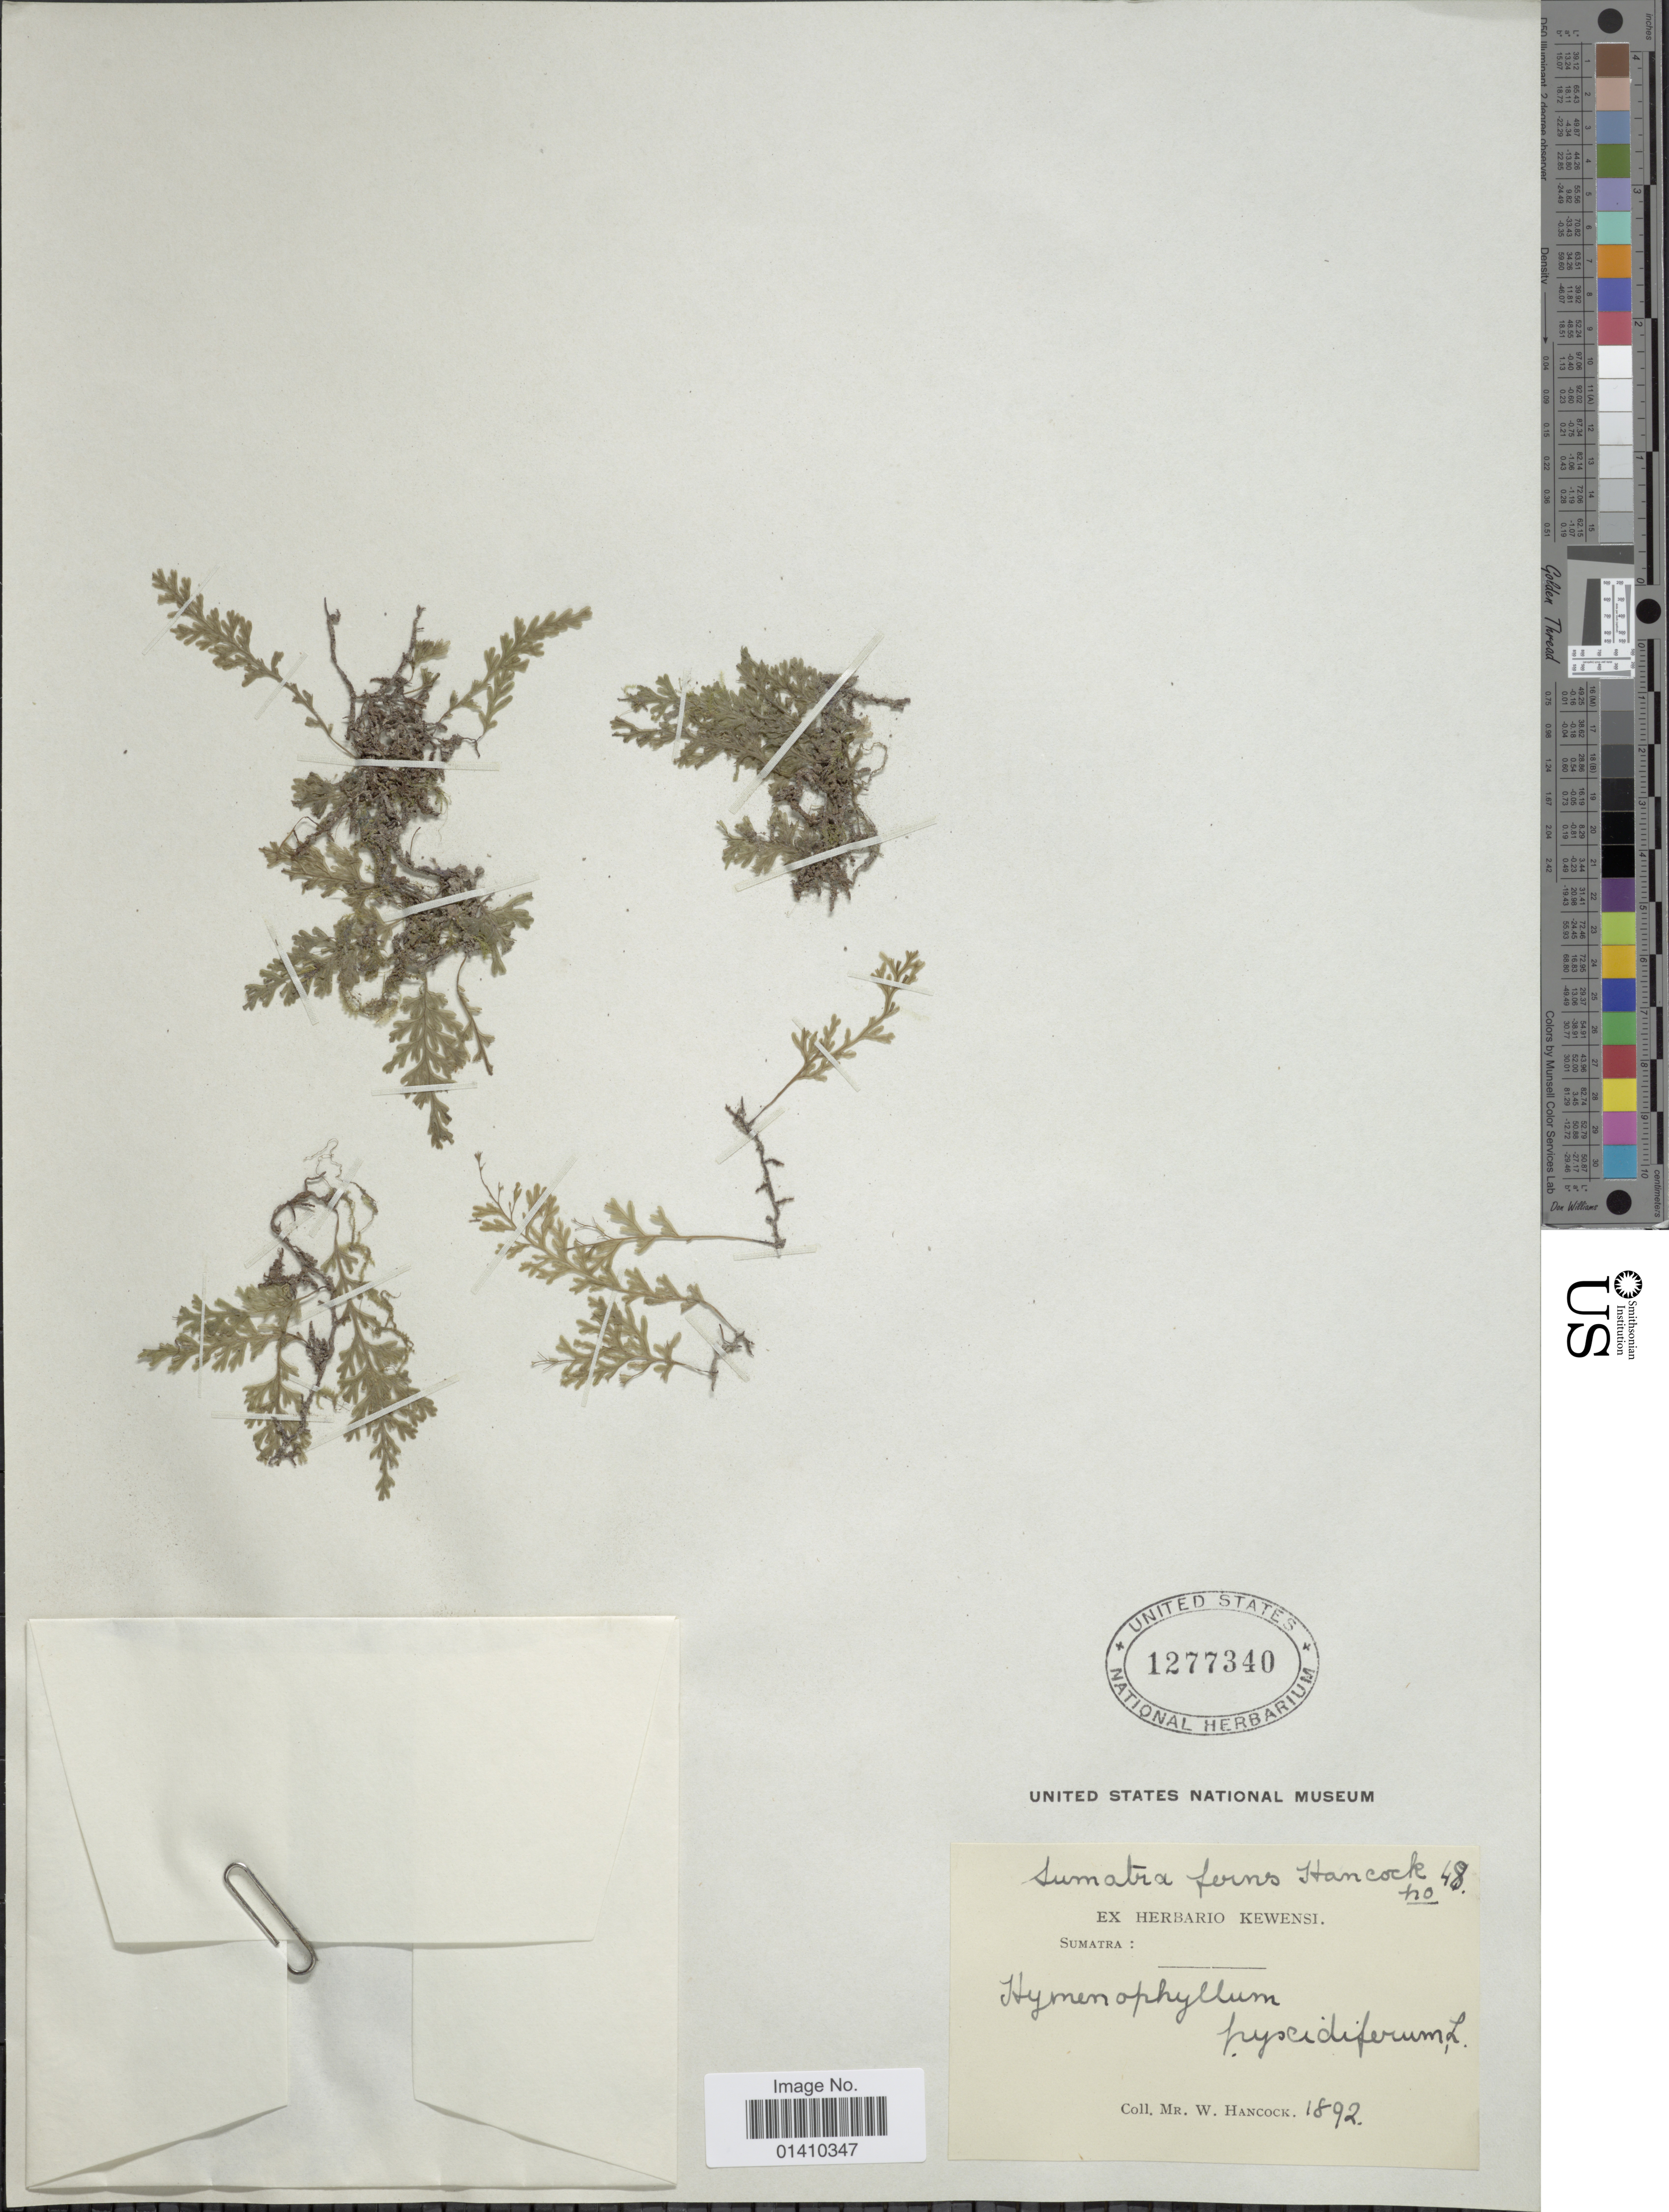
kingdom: Plantae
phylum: Tracheophyta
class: Polypodiopsida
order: Hymenophyllales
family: Hymenophyllaceae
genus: Polyphlebium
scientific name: Polyphlebium pyxidiferum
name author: (L.) Ebihara & Dubuisson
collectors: W. Hancock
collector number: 48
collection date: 1892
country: Indonesia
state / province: Sumatra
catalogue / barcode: US 1277340